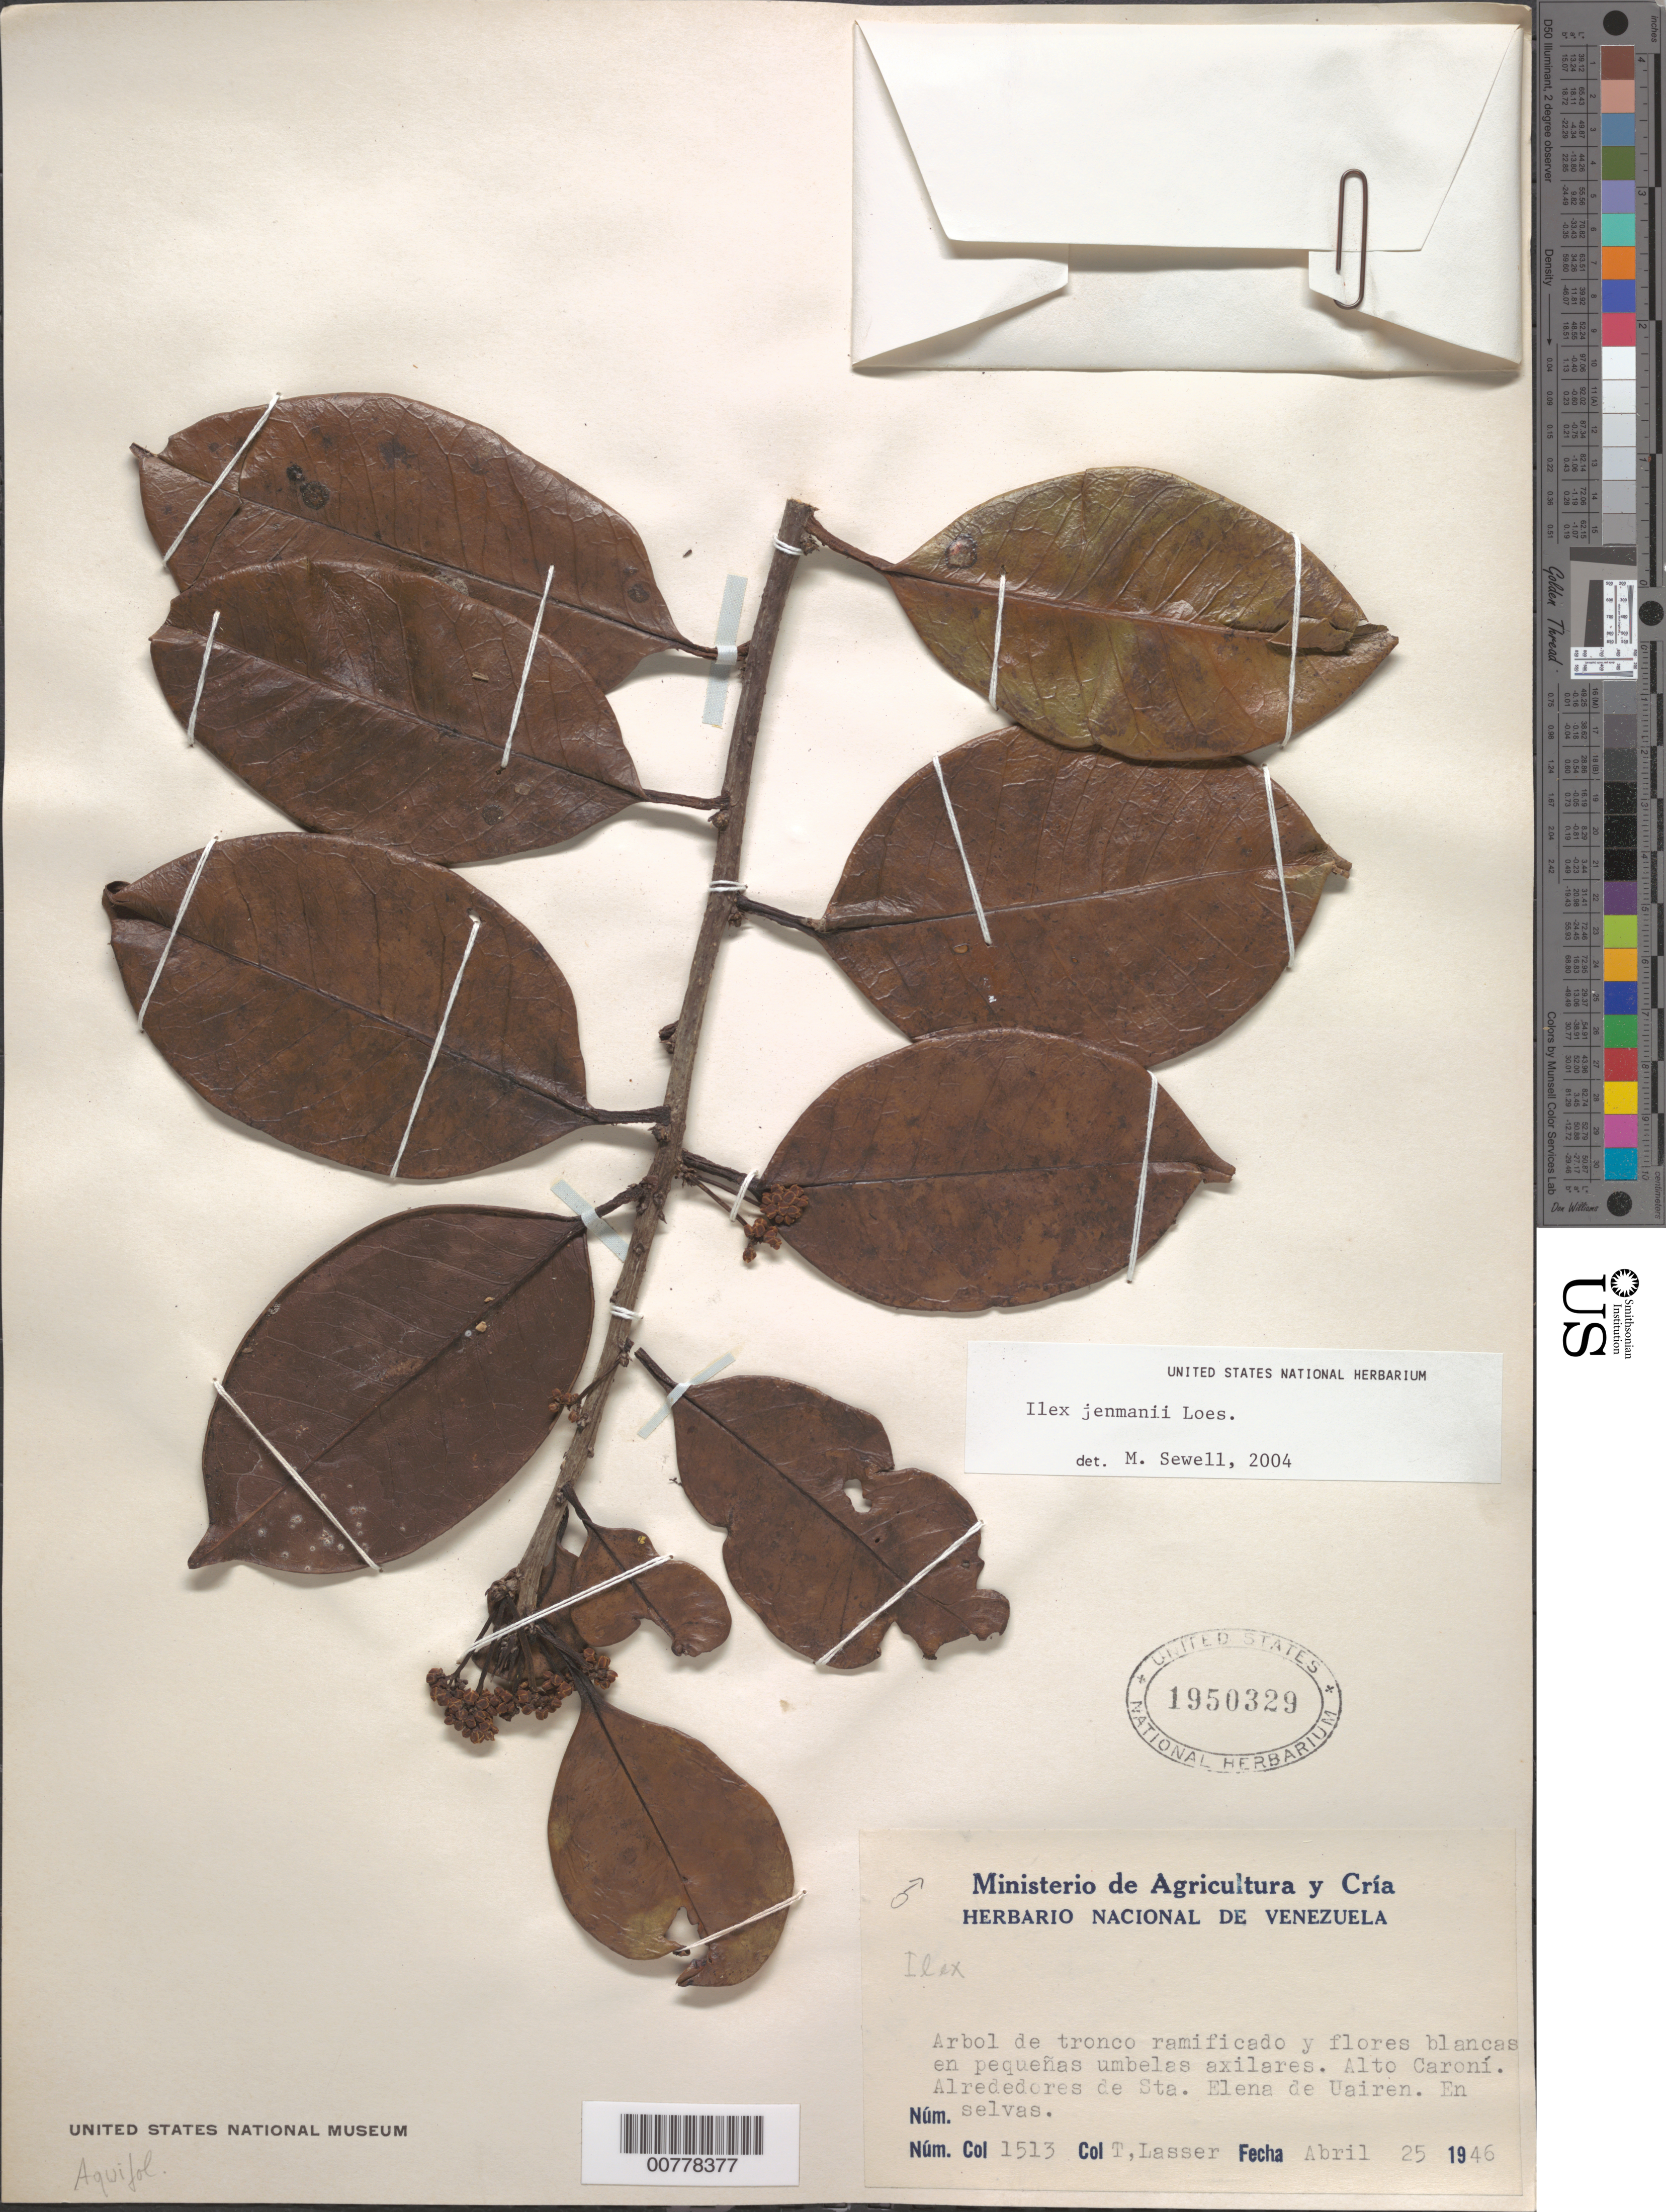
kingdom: Plantae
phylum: Tracheophyta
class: Magnoliopsida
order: Aquifoliales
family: Aquifoliaceae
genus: Ilex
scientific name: Ilex jenmanii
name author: Loes.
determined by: Sewell, M.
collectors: T. Lasser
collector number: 1513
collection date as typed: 25-Apr-46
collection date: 1946-04-25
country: Venezuela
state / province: Bolívar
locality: Sta. Elena de Uairén, Alto Caroní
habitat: Forest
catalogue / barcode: US 1950329